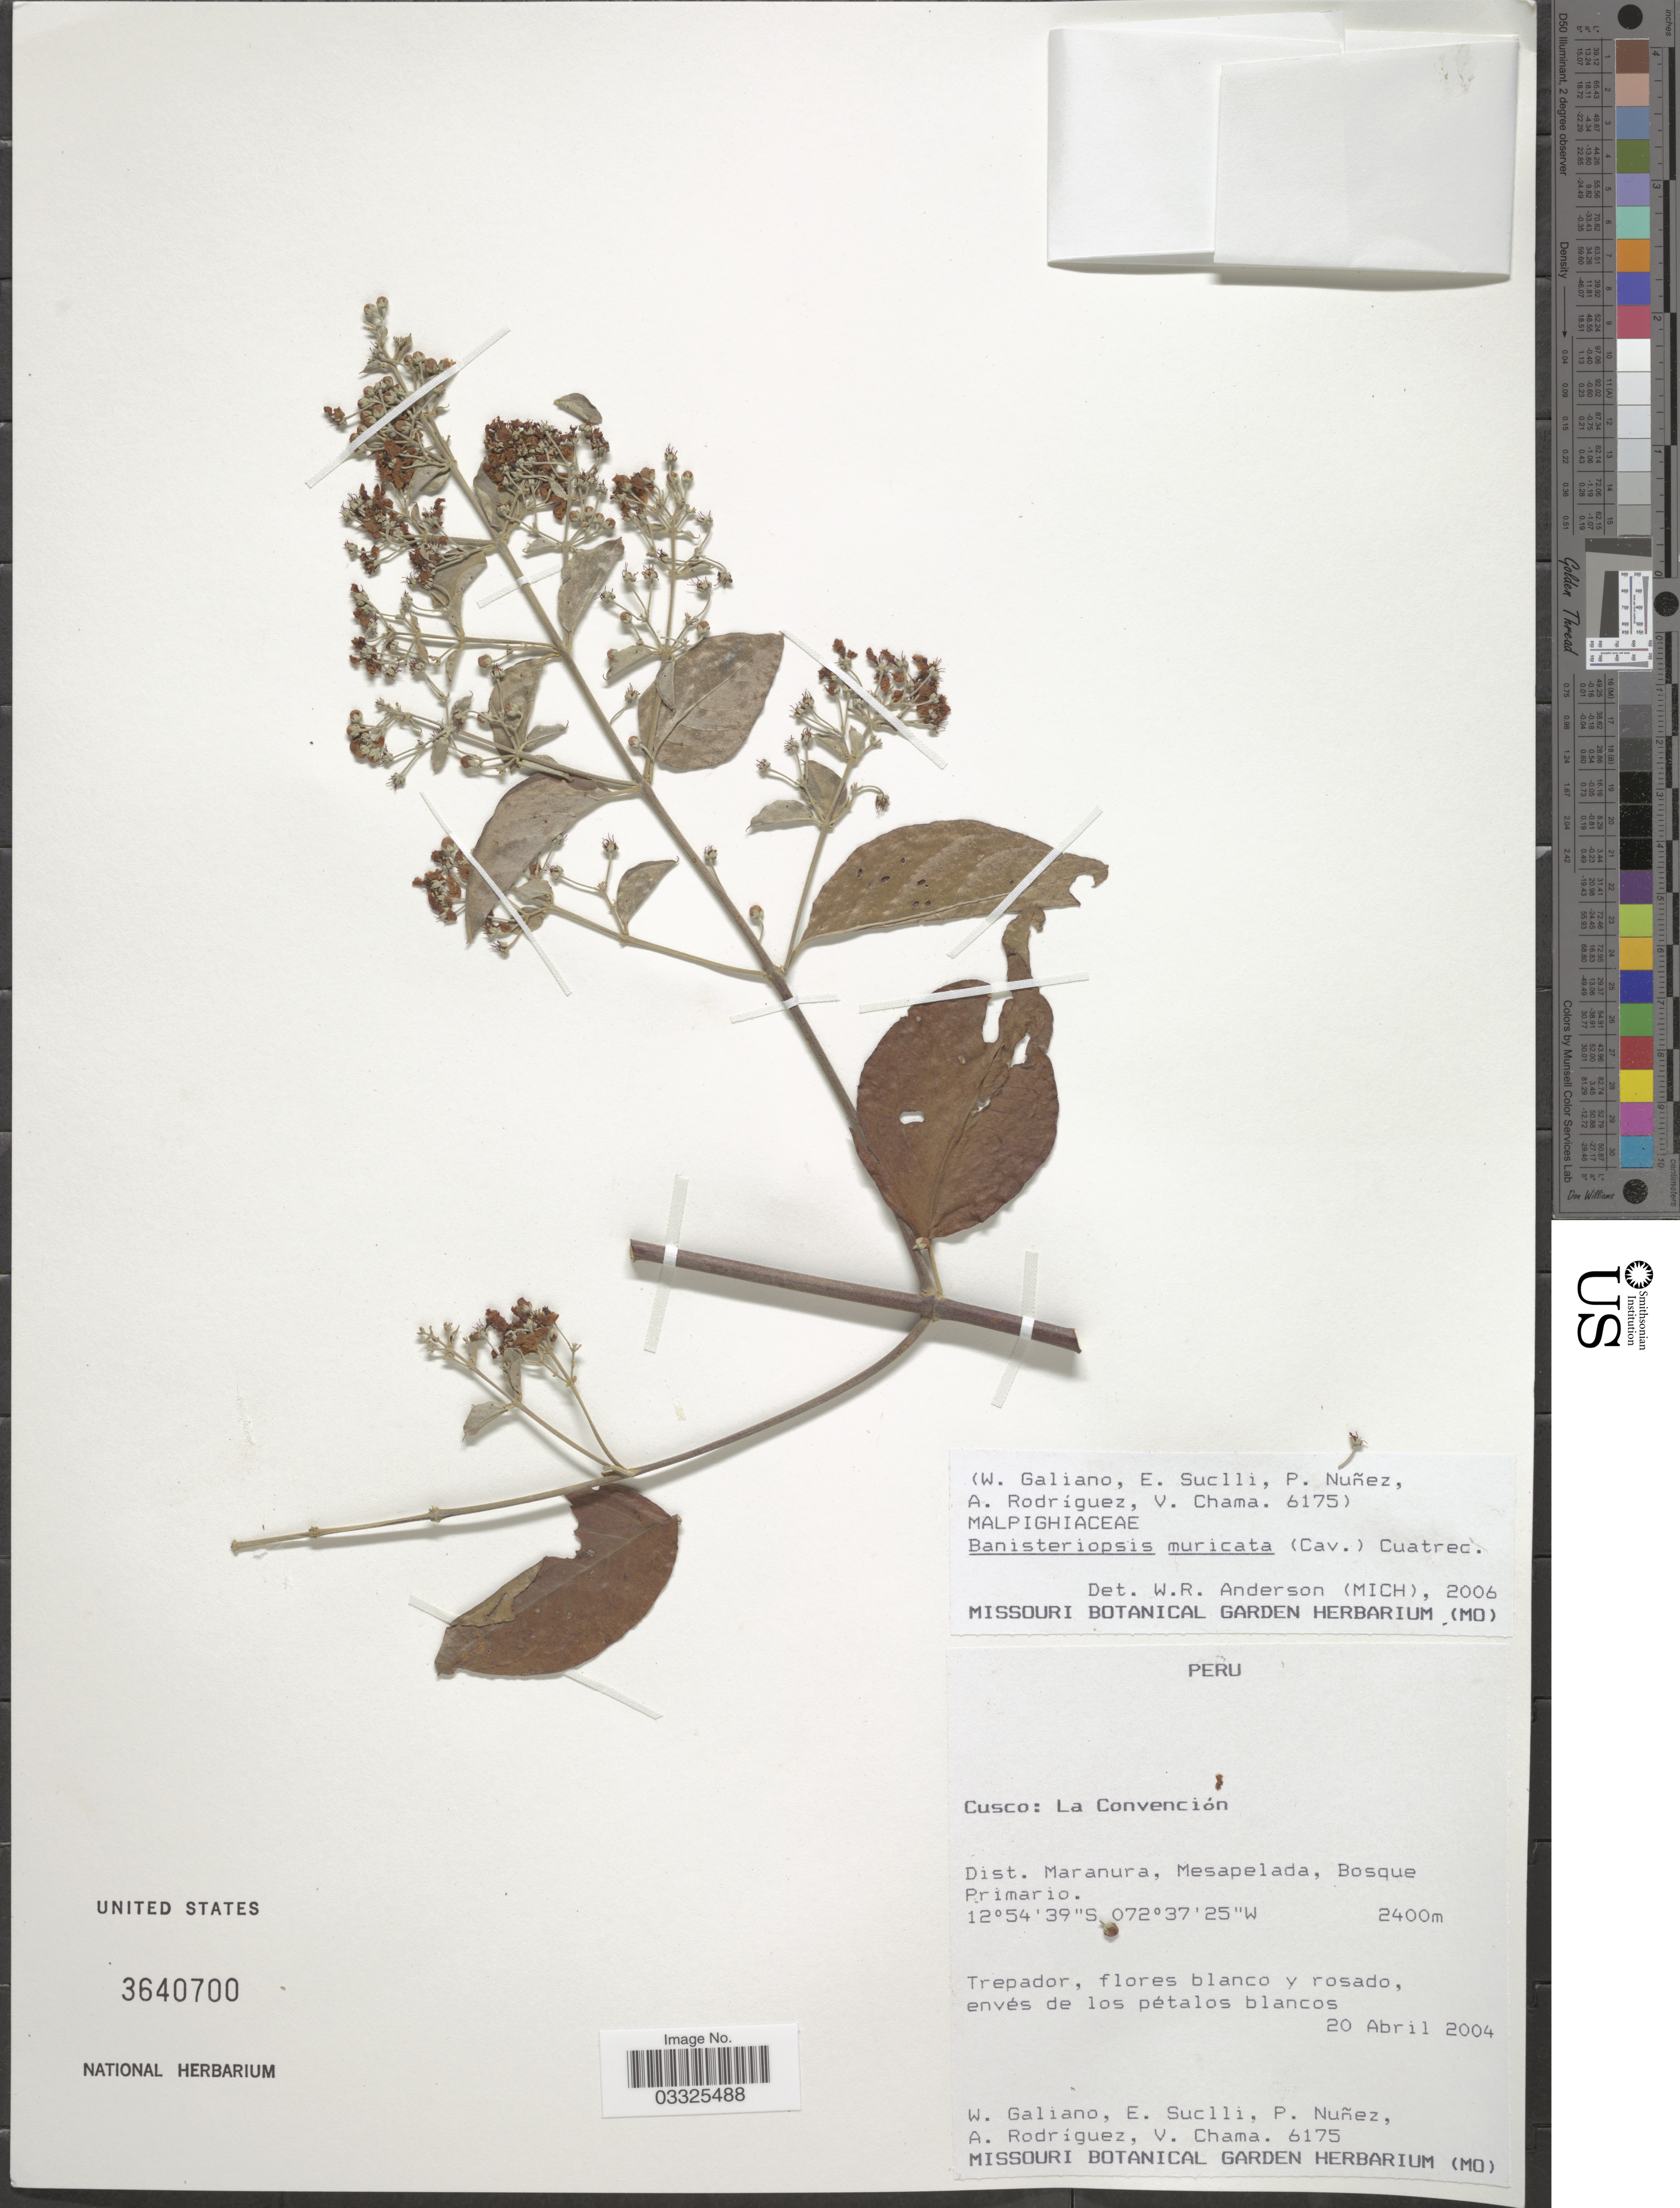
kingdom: Plantae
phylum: Tracheophyta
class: Magnoliopsida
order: Malpighiales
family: Malpighiaceae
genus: Banisteriopsis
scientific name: Banisteriopsis muricata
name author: (Cav.) Cuatrec.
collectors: W. Galiano, E. Suclli, P. Nuñez V., A. Rodriguez & V. Chama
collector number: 6175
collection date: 2004-04-20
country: Peru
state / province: Cusco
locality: La Convención, Dist. Maranura, Mesapelada.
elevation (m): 2400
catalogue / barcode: US 3640700